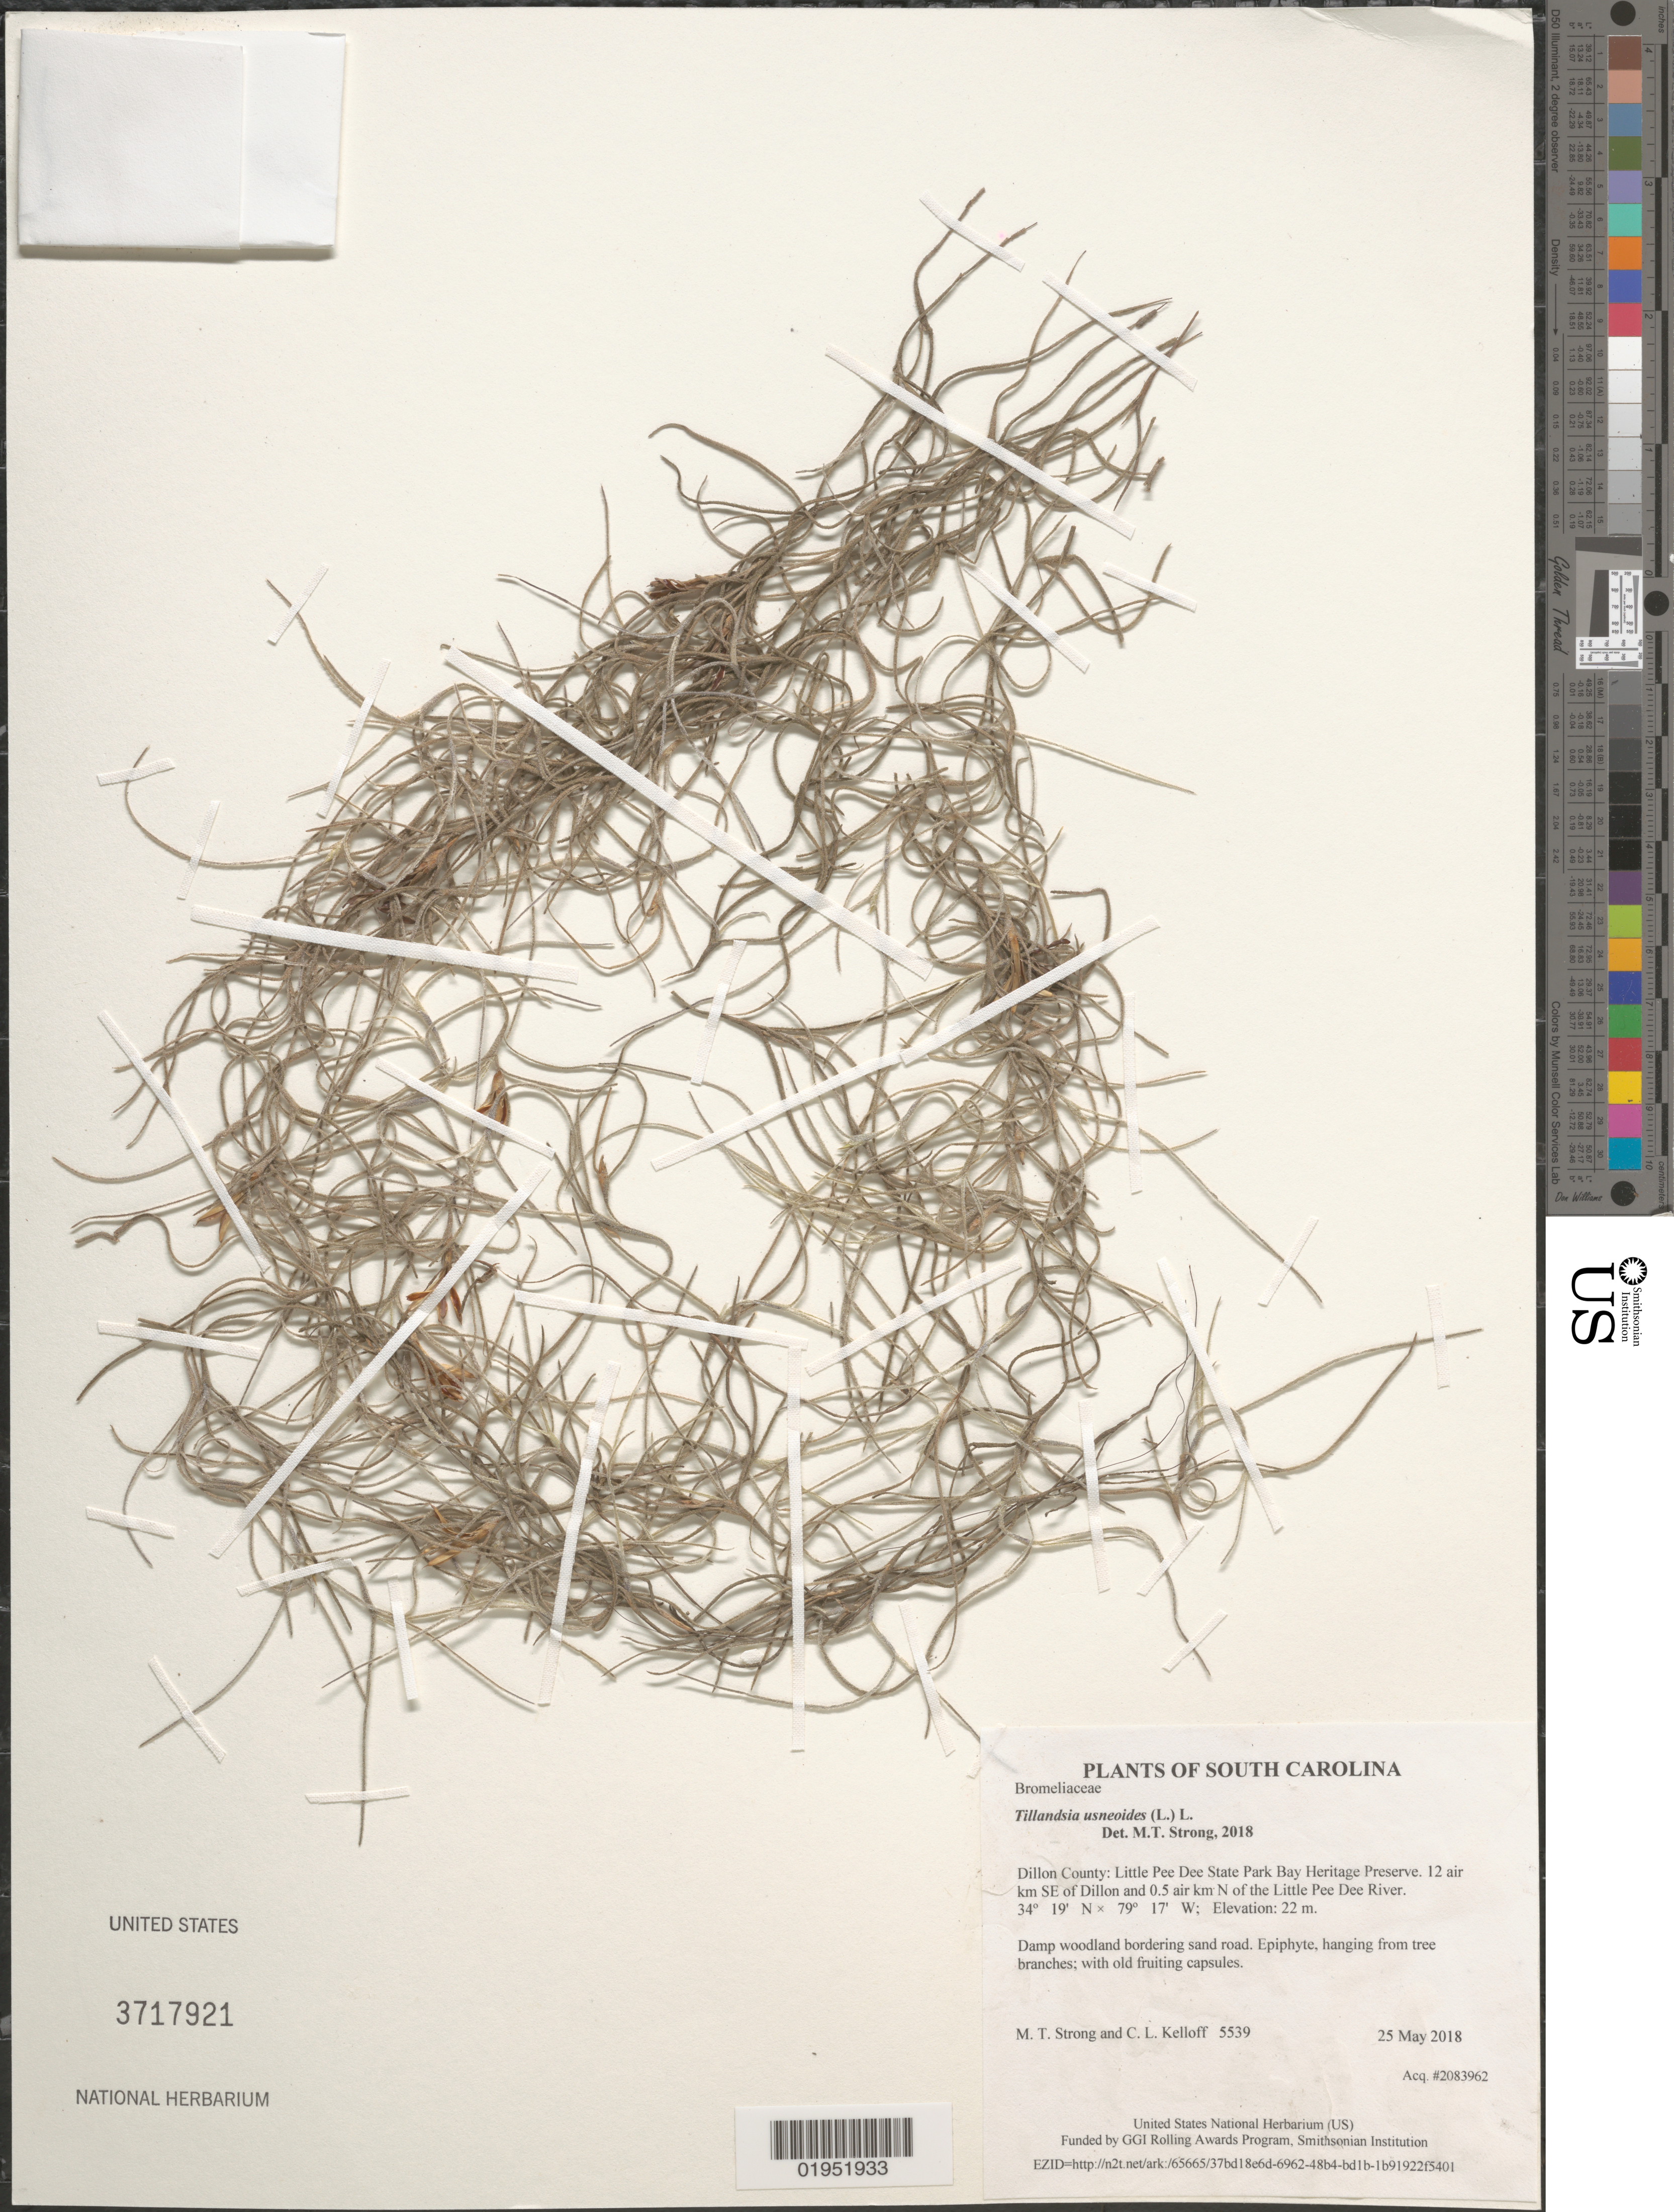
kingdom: Plantae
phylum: Tracheophyta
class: Liliopsida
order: Poales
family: Bromeliaceae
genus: Tillandsia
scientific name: Tillandsia usneoides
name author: (L.) L.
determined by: Strong, Mark T., (BOT), Smithsonian Institution - National Museum of Natural History (UNITED STATES)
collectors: M. T. Strong & C. L. Kelloff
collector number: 5539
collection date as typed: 25 May 2018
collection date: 2018-05-25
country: United States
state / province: South Carolina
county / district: Dillon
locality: Little Pee Dee State Park Bay Heritage Preserve. 12 air km SE of Dillon and 0.5 air km N of the Little Pee Dee River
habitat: Damp woodland bordering sand road.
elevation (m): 22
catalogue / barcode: US 3717921